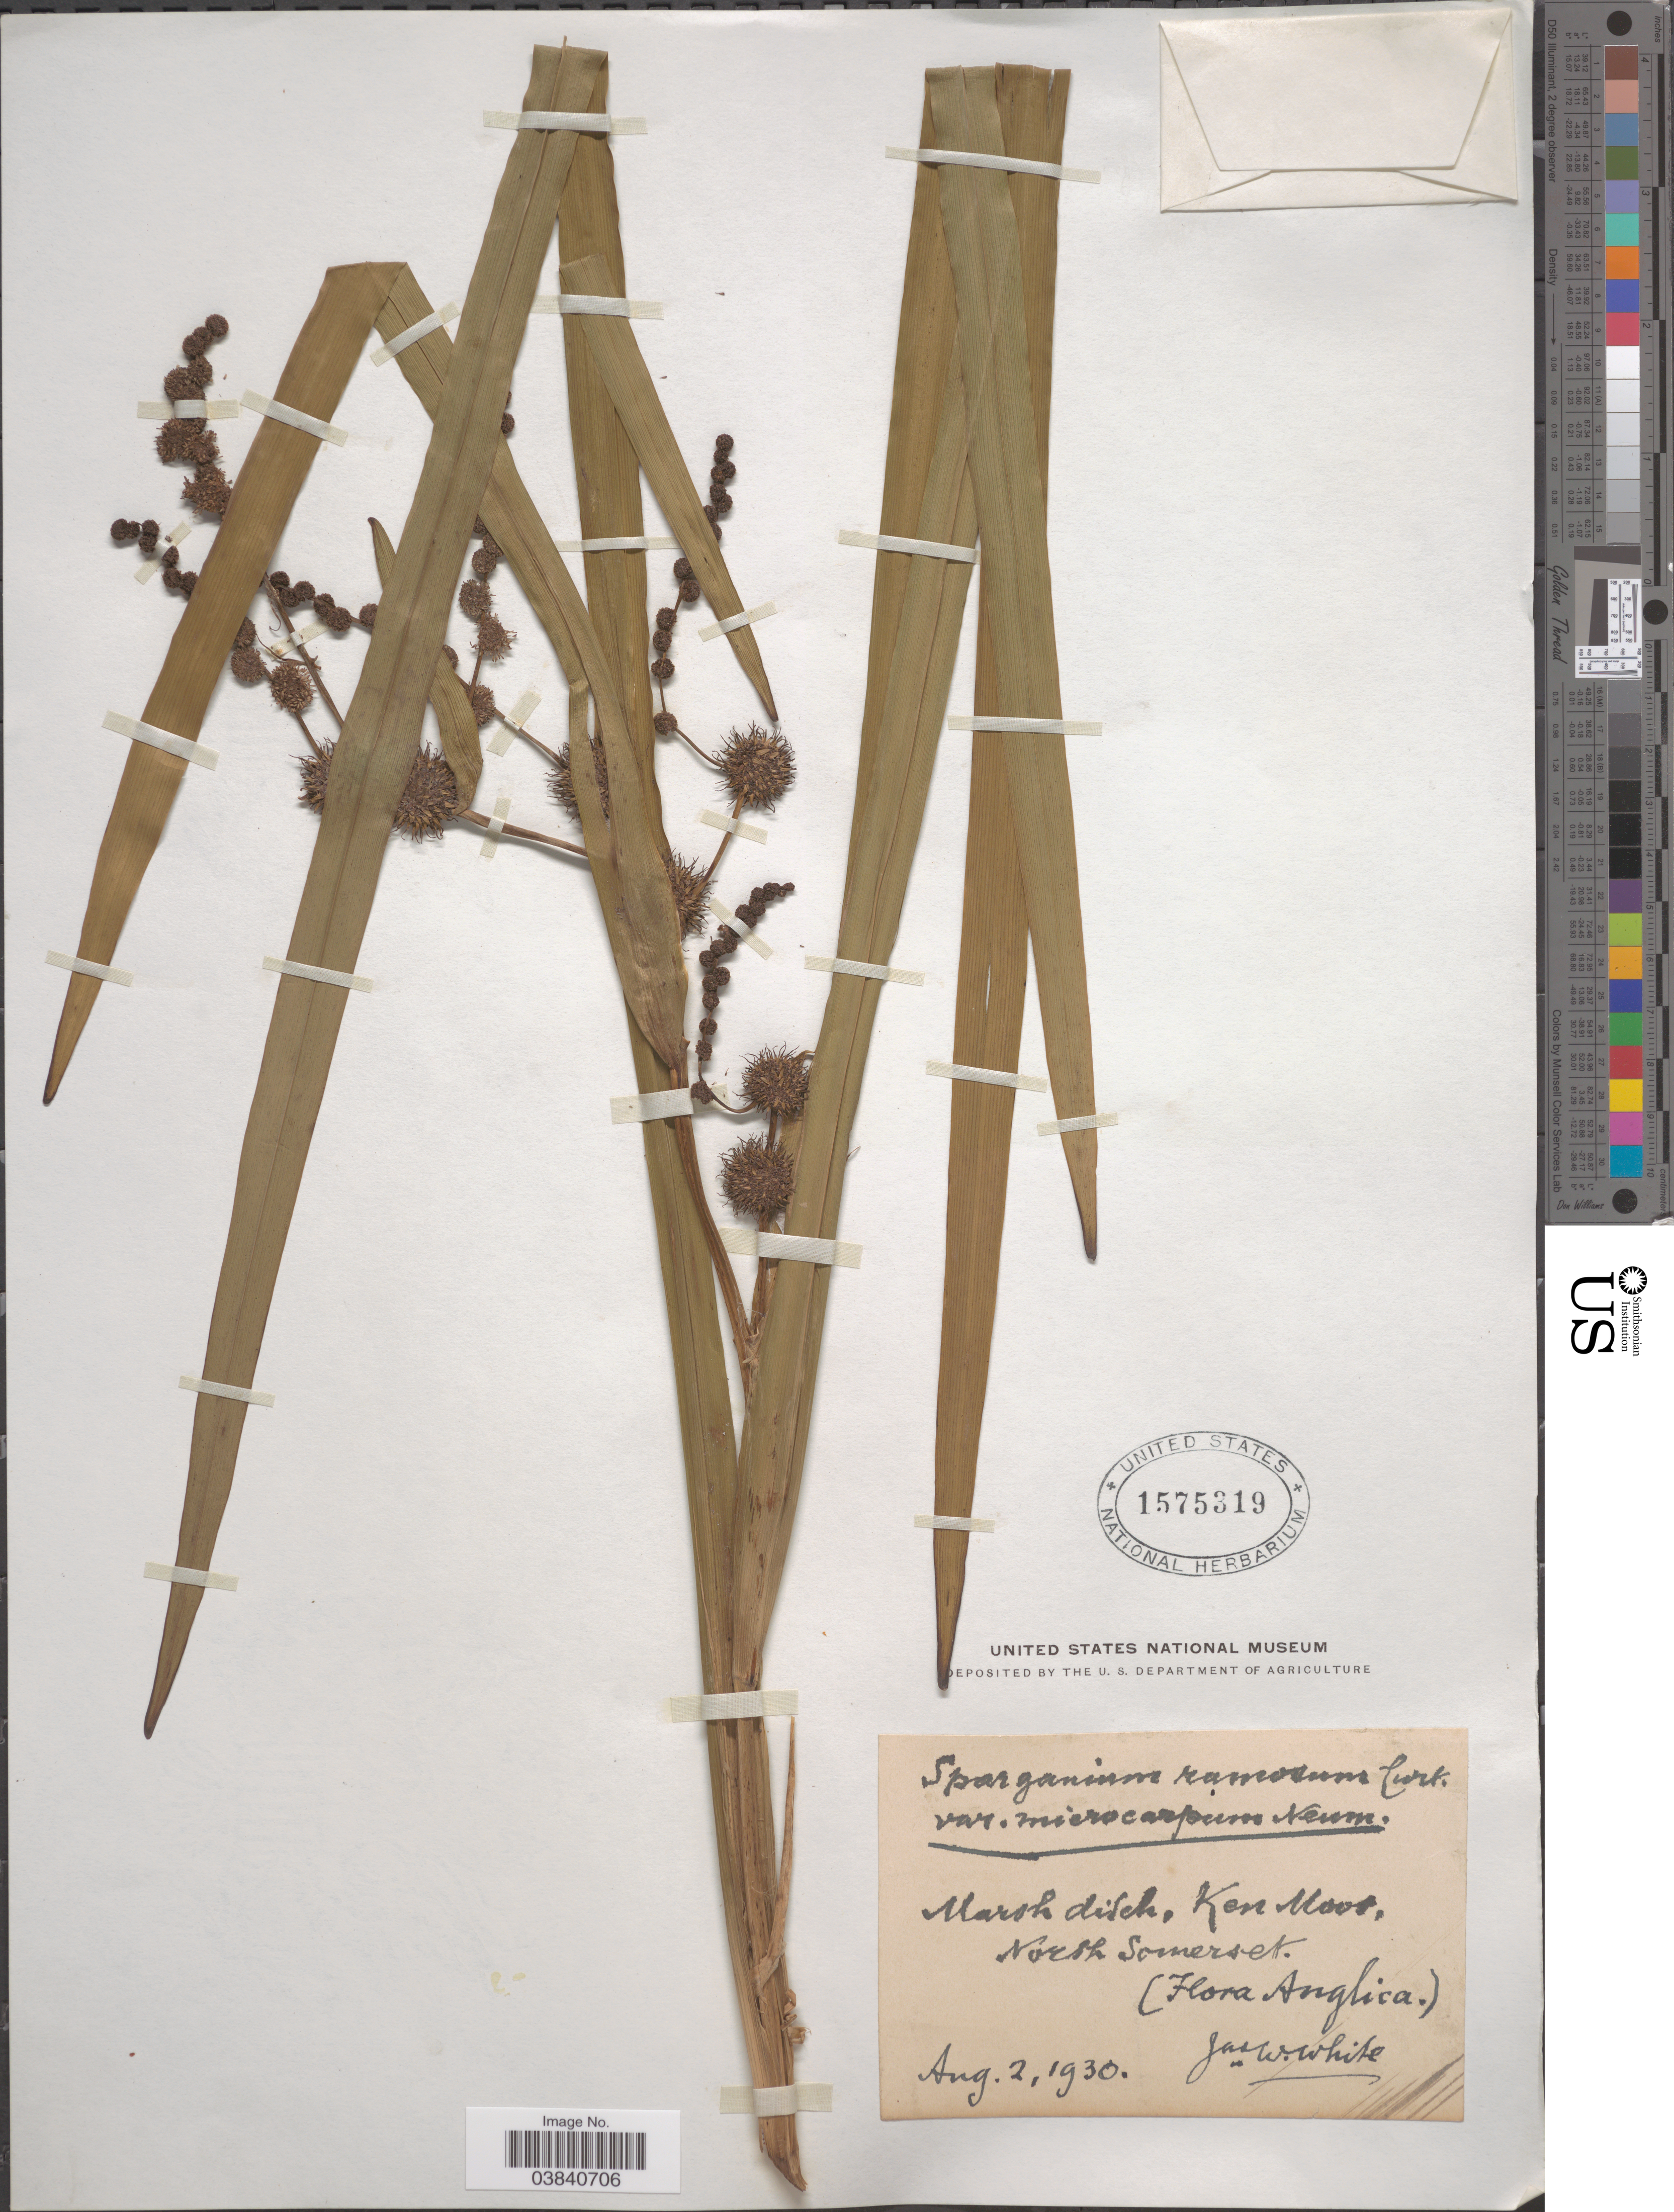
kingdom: Plantae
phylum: Tracheophyta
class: Liliopsida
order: Poales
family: Typhaceae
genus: Sparganium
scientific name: Sparganium ramosum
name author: Huds.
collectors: J. W. White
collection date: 1930-08-02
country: United Kingdom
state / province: England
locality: Ken Move, North Somerset. Anglica.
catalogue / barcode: US 1575319